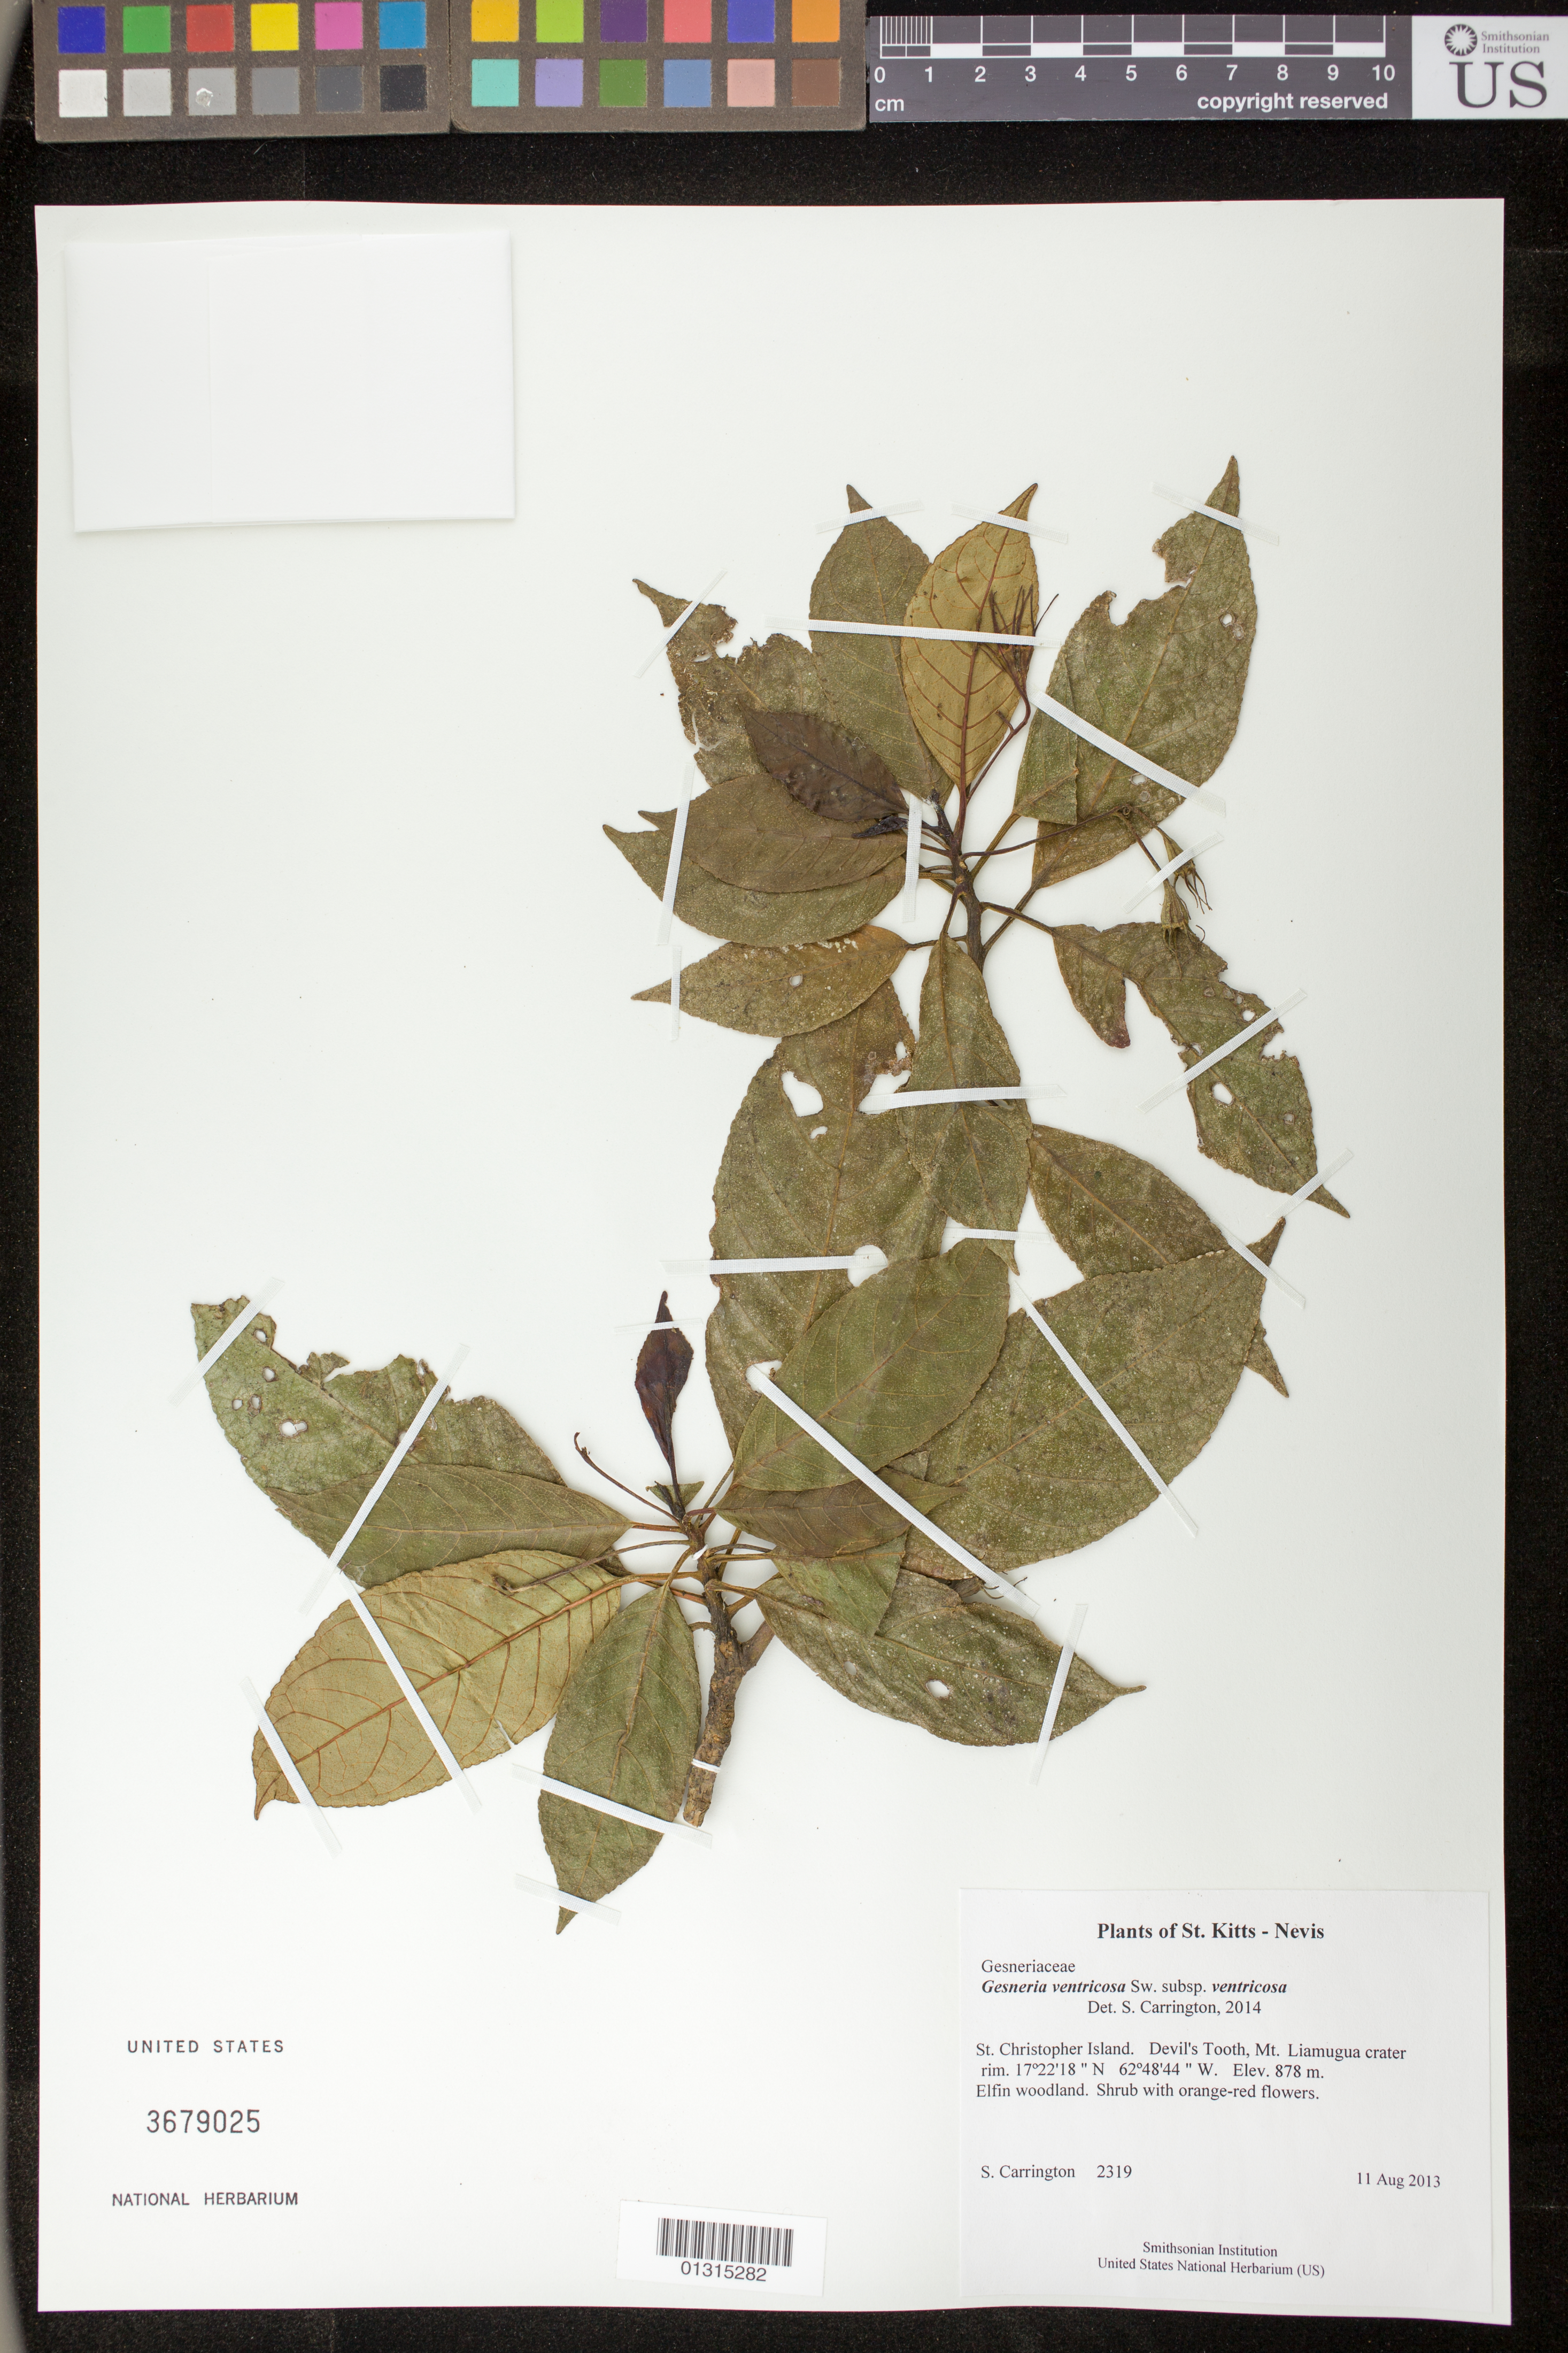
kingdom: Plantae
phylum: Tracheophyta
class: Magnoliopsida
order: Lamiales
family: Gesneriaceae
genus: Gesneria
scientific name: Gesneria ventricosa subsp. ventricosa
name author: Sw.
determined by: Carrington, C. M. S.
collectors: C. M. S. Carrington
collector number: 2319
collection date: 2013-08-11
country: St. Christopher-Nevis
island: St. Christopher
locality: Devil's Tooth, Mt Liamugua crater rim.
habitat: Elfin woodland.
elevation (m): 878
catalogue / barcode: US 3679025